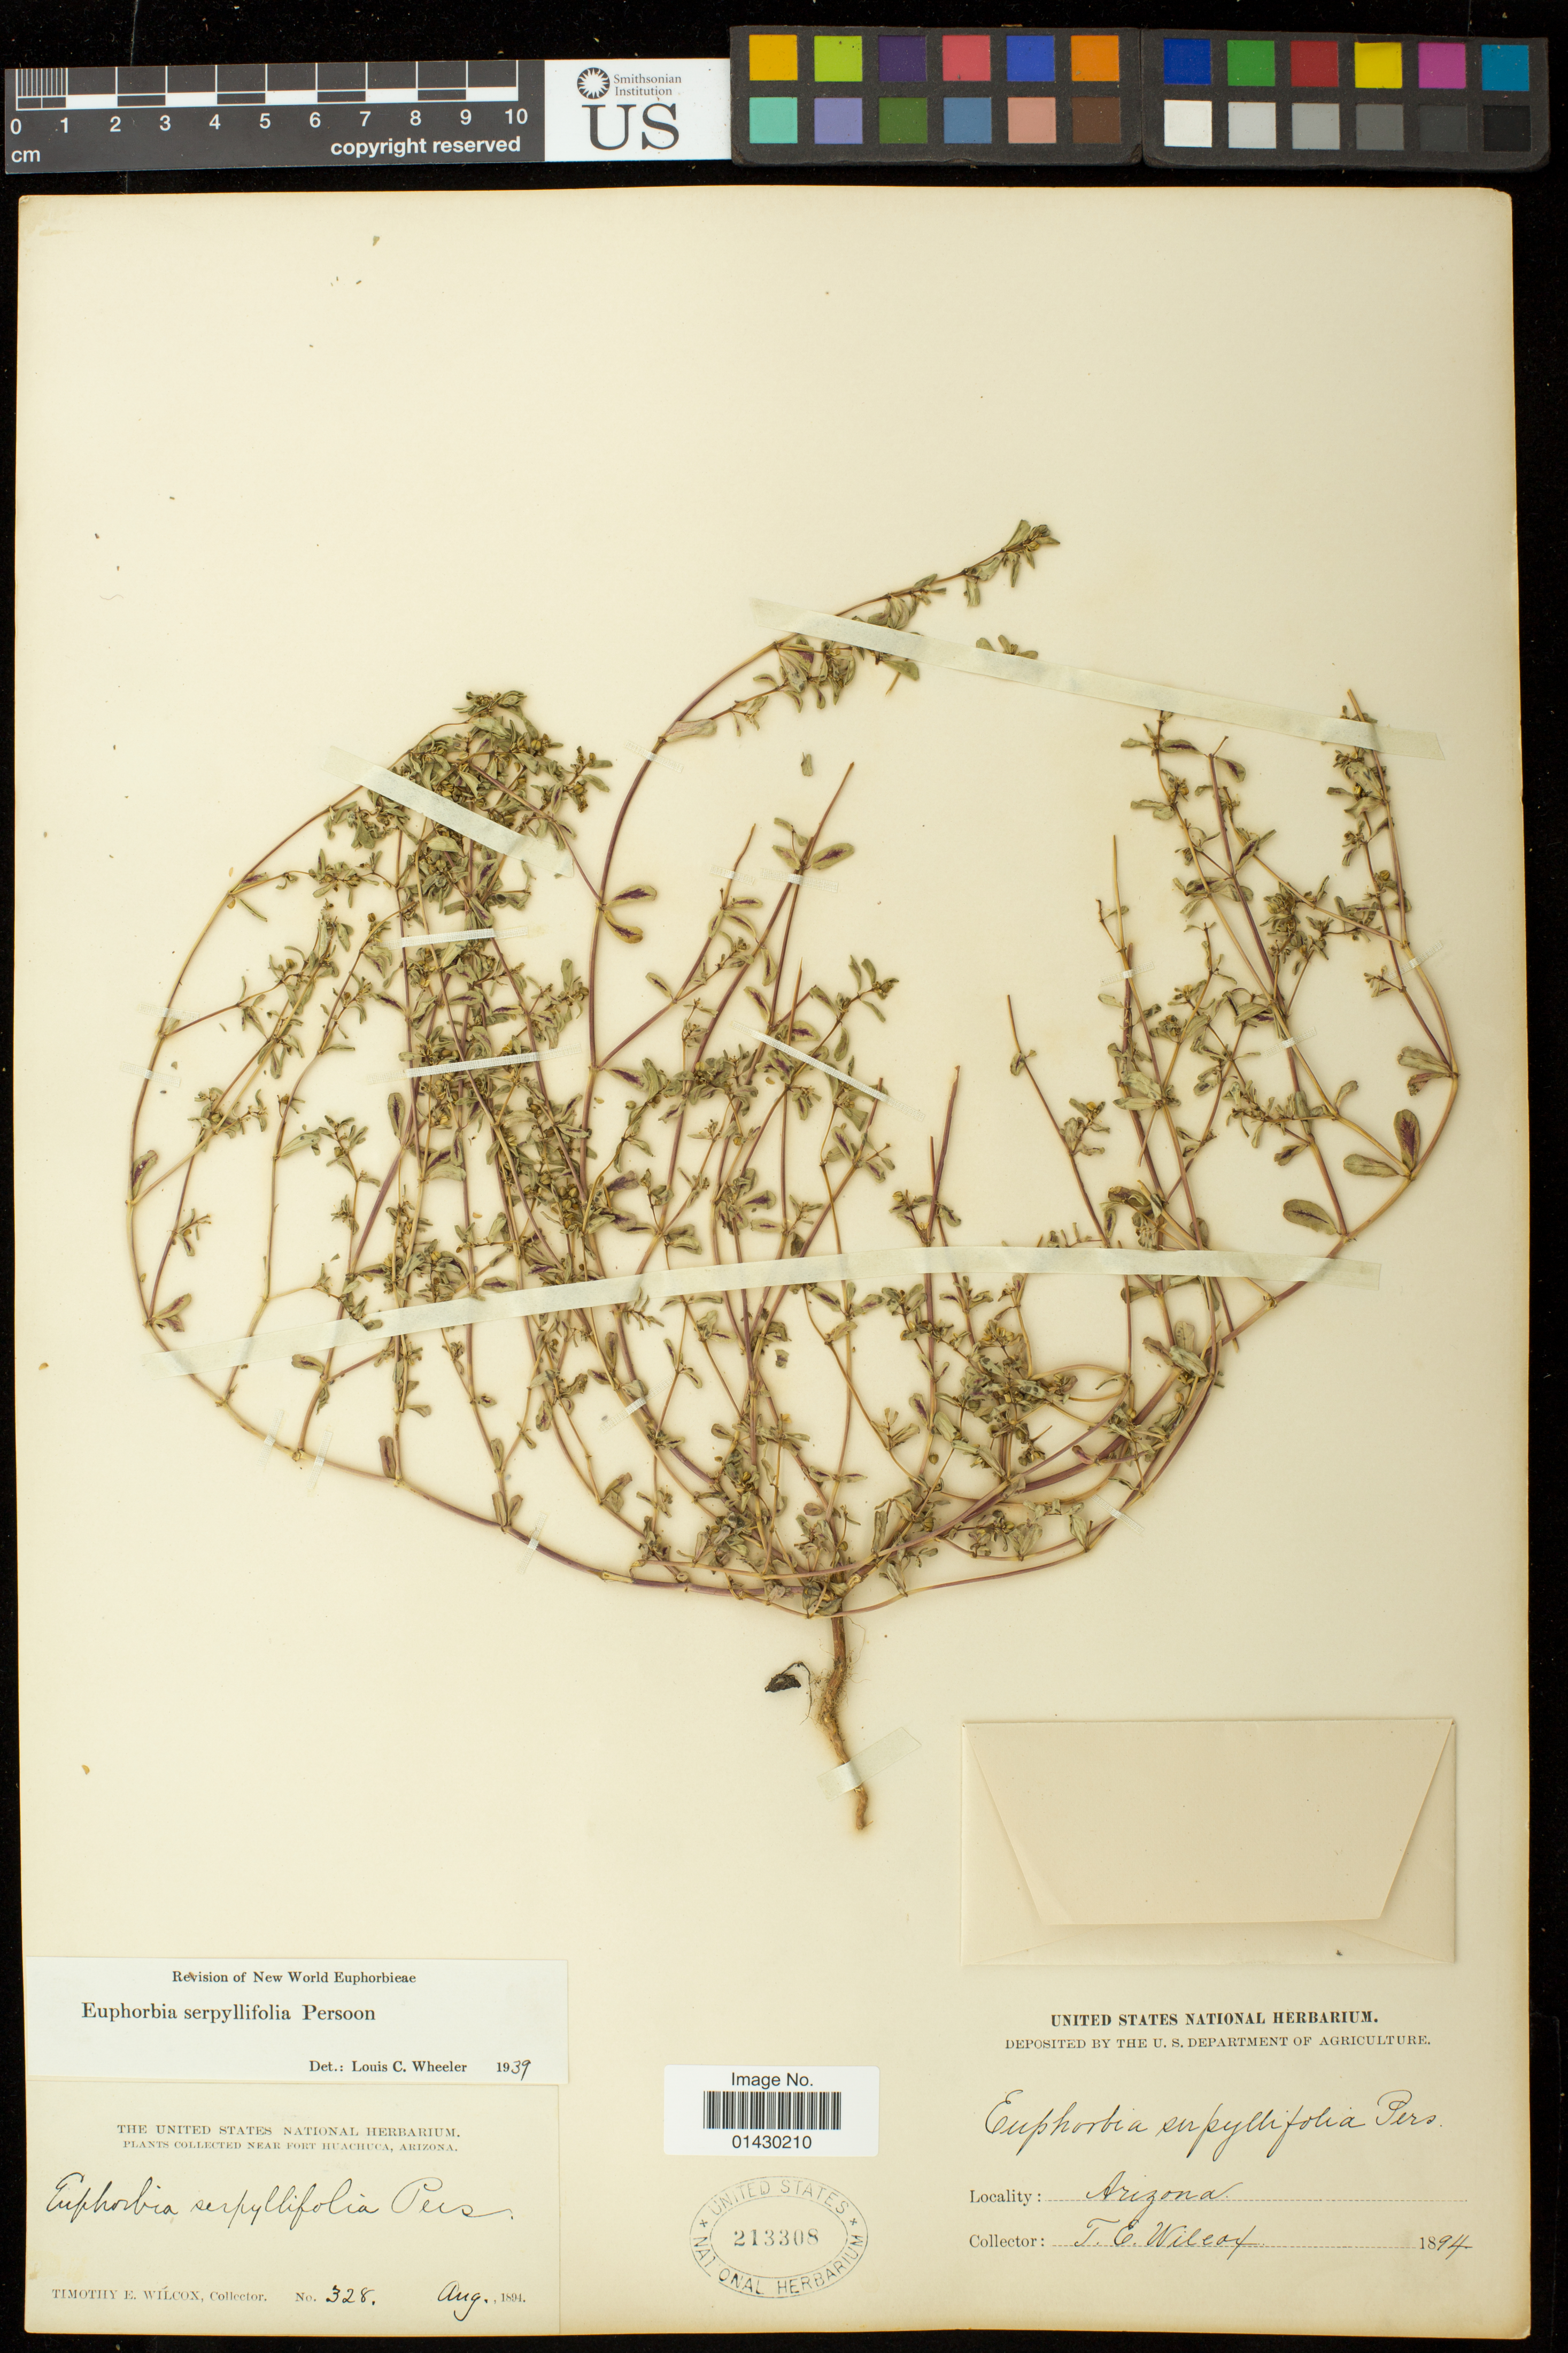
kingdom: Plantae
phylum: Tracheophyta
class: Magnoliopsida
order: Malpighiales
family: Euphorbiaceae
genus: Euphorbia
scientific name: Euphorbia serpillifolia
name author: Pers.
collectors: T. E. Wilcox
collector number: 328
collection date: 1894-08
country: United States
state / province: Arizona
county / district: Cochise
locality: Near Fort Huachuca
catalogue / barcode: US 213308